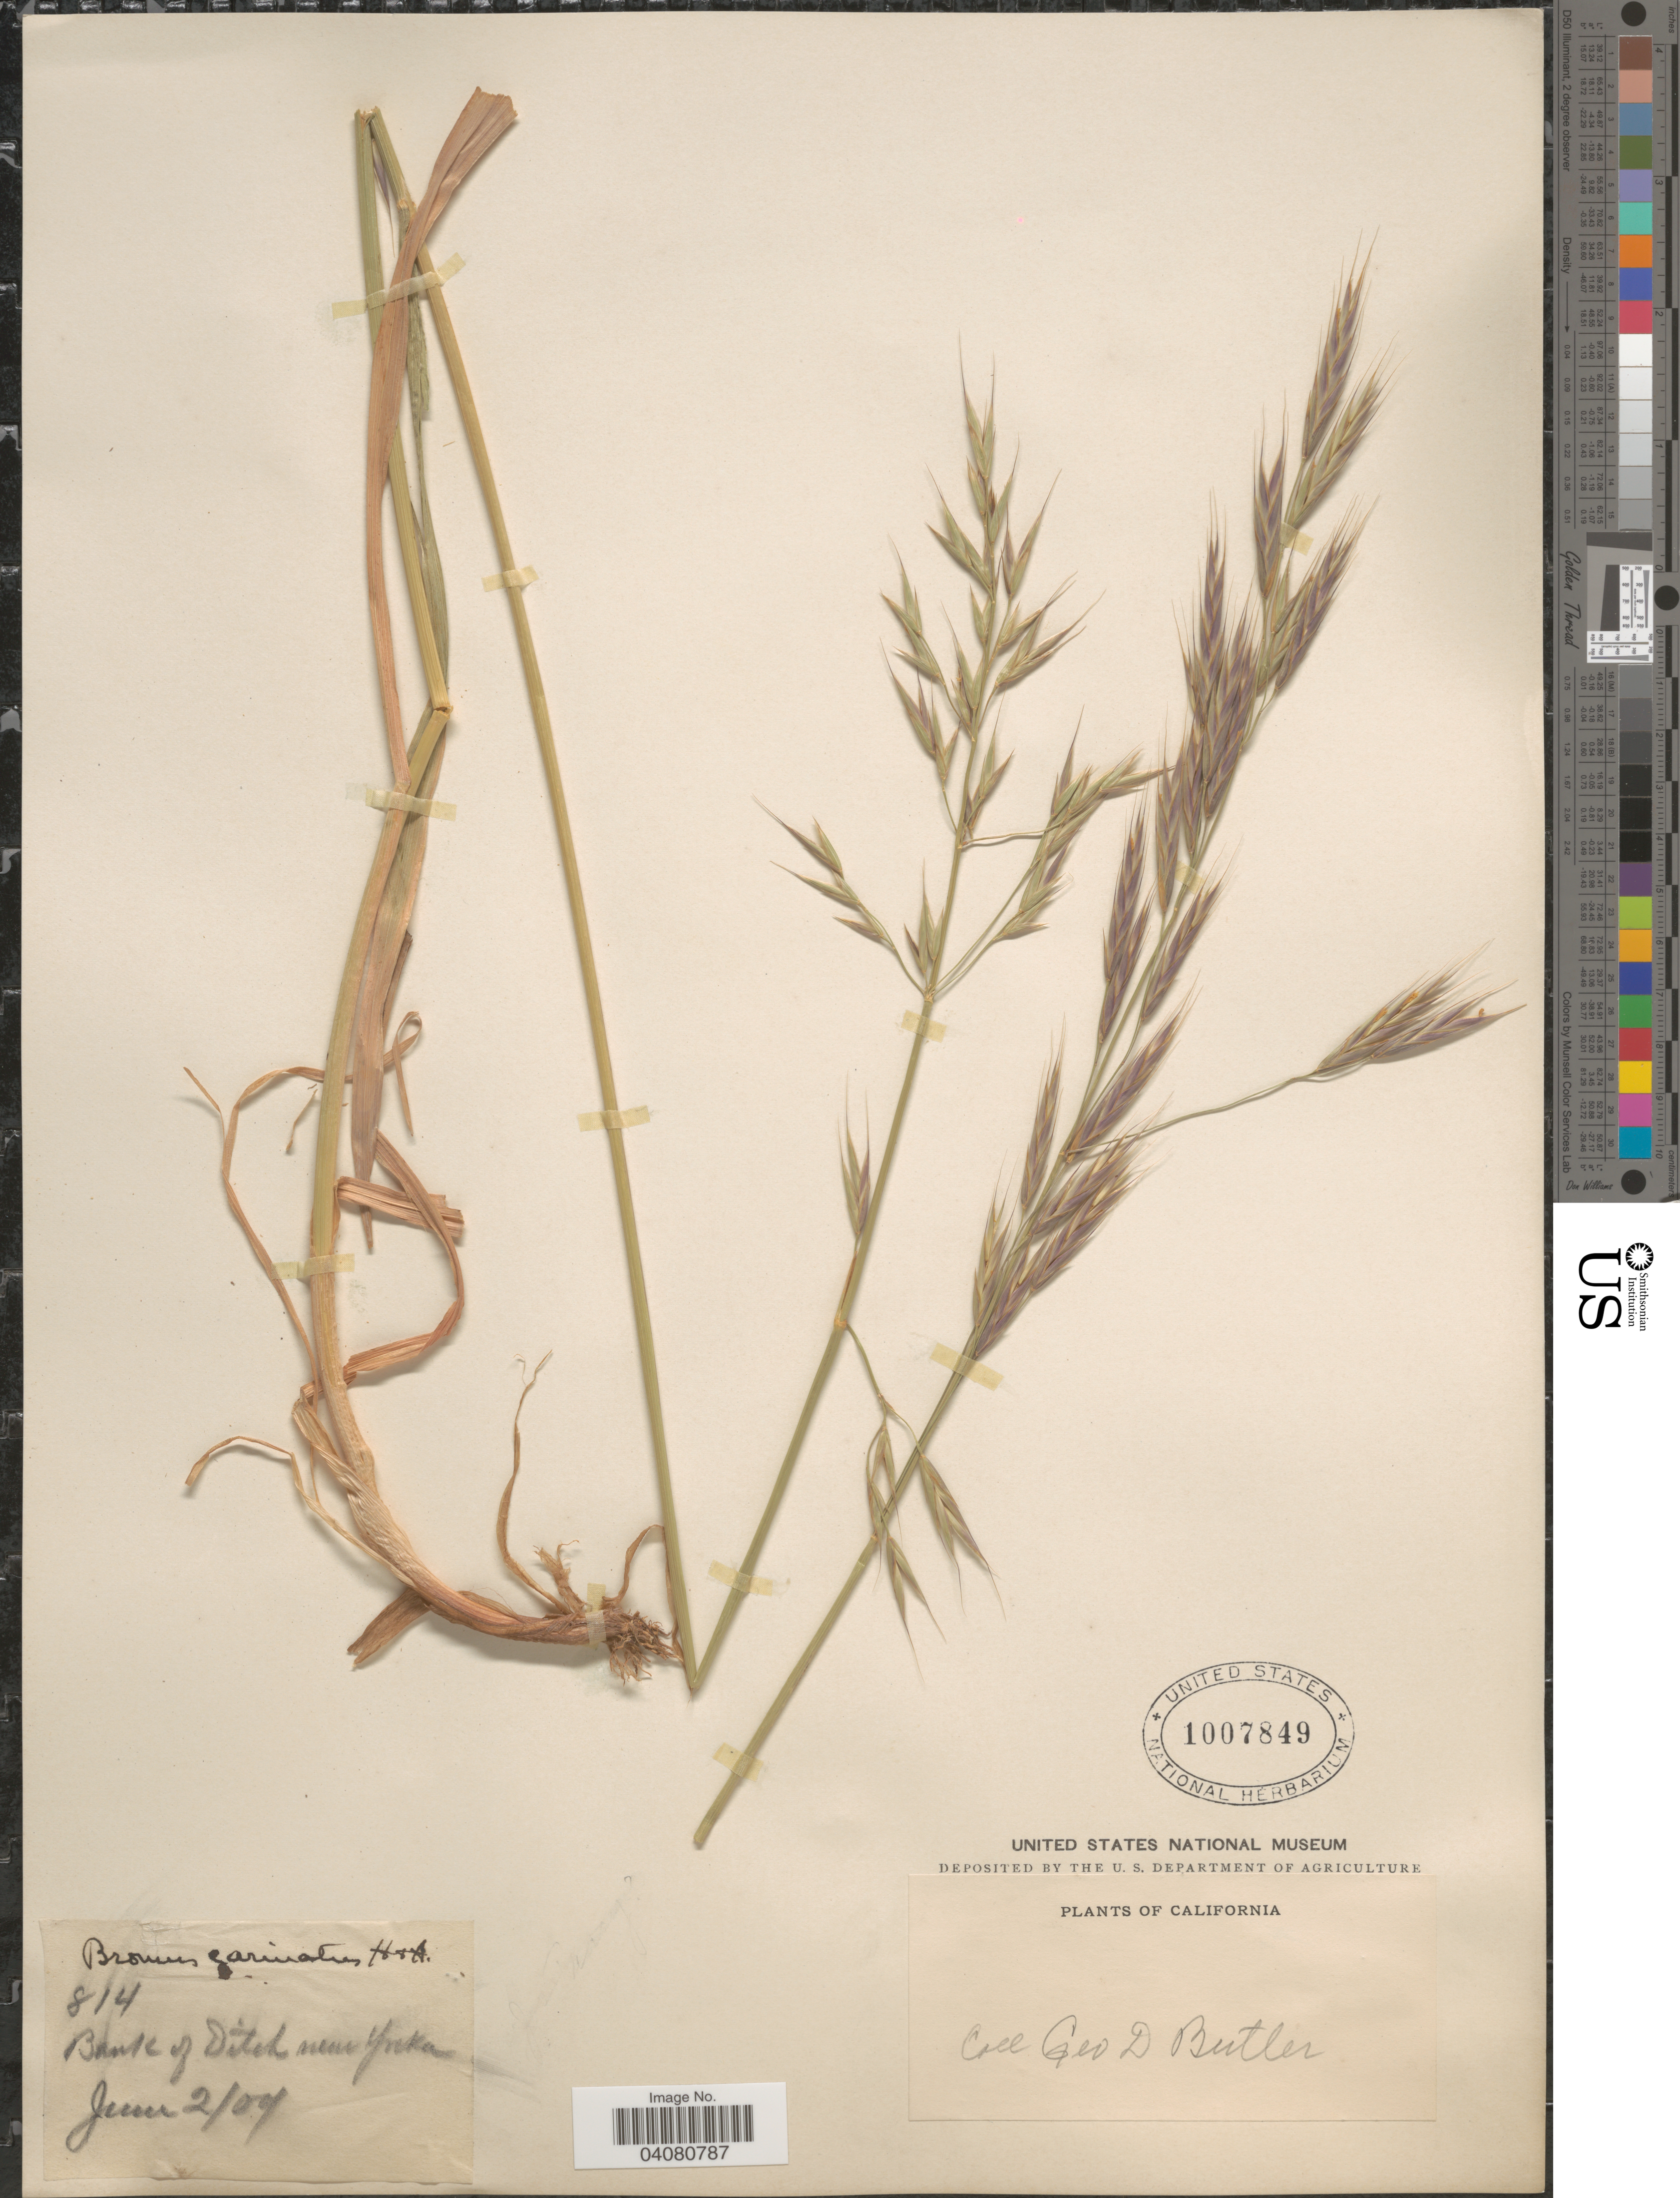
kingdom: Plantae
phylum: Tracheophyta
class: Liliopsida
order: Poales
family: Poaceae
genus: Bromus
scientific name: Bromus carinatus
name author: Hook. & Arn.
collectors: G. D. Butler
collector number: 814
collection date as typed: Transcribed d/m/y: 2/6/9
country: United States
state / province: California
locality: Bank of Ditch near Yreka.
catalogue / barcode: US 1007849